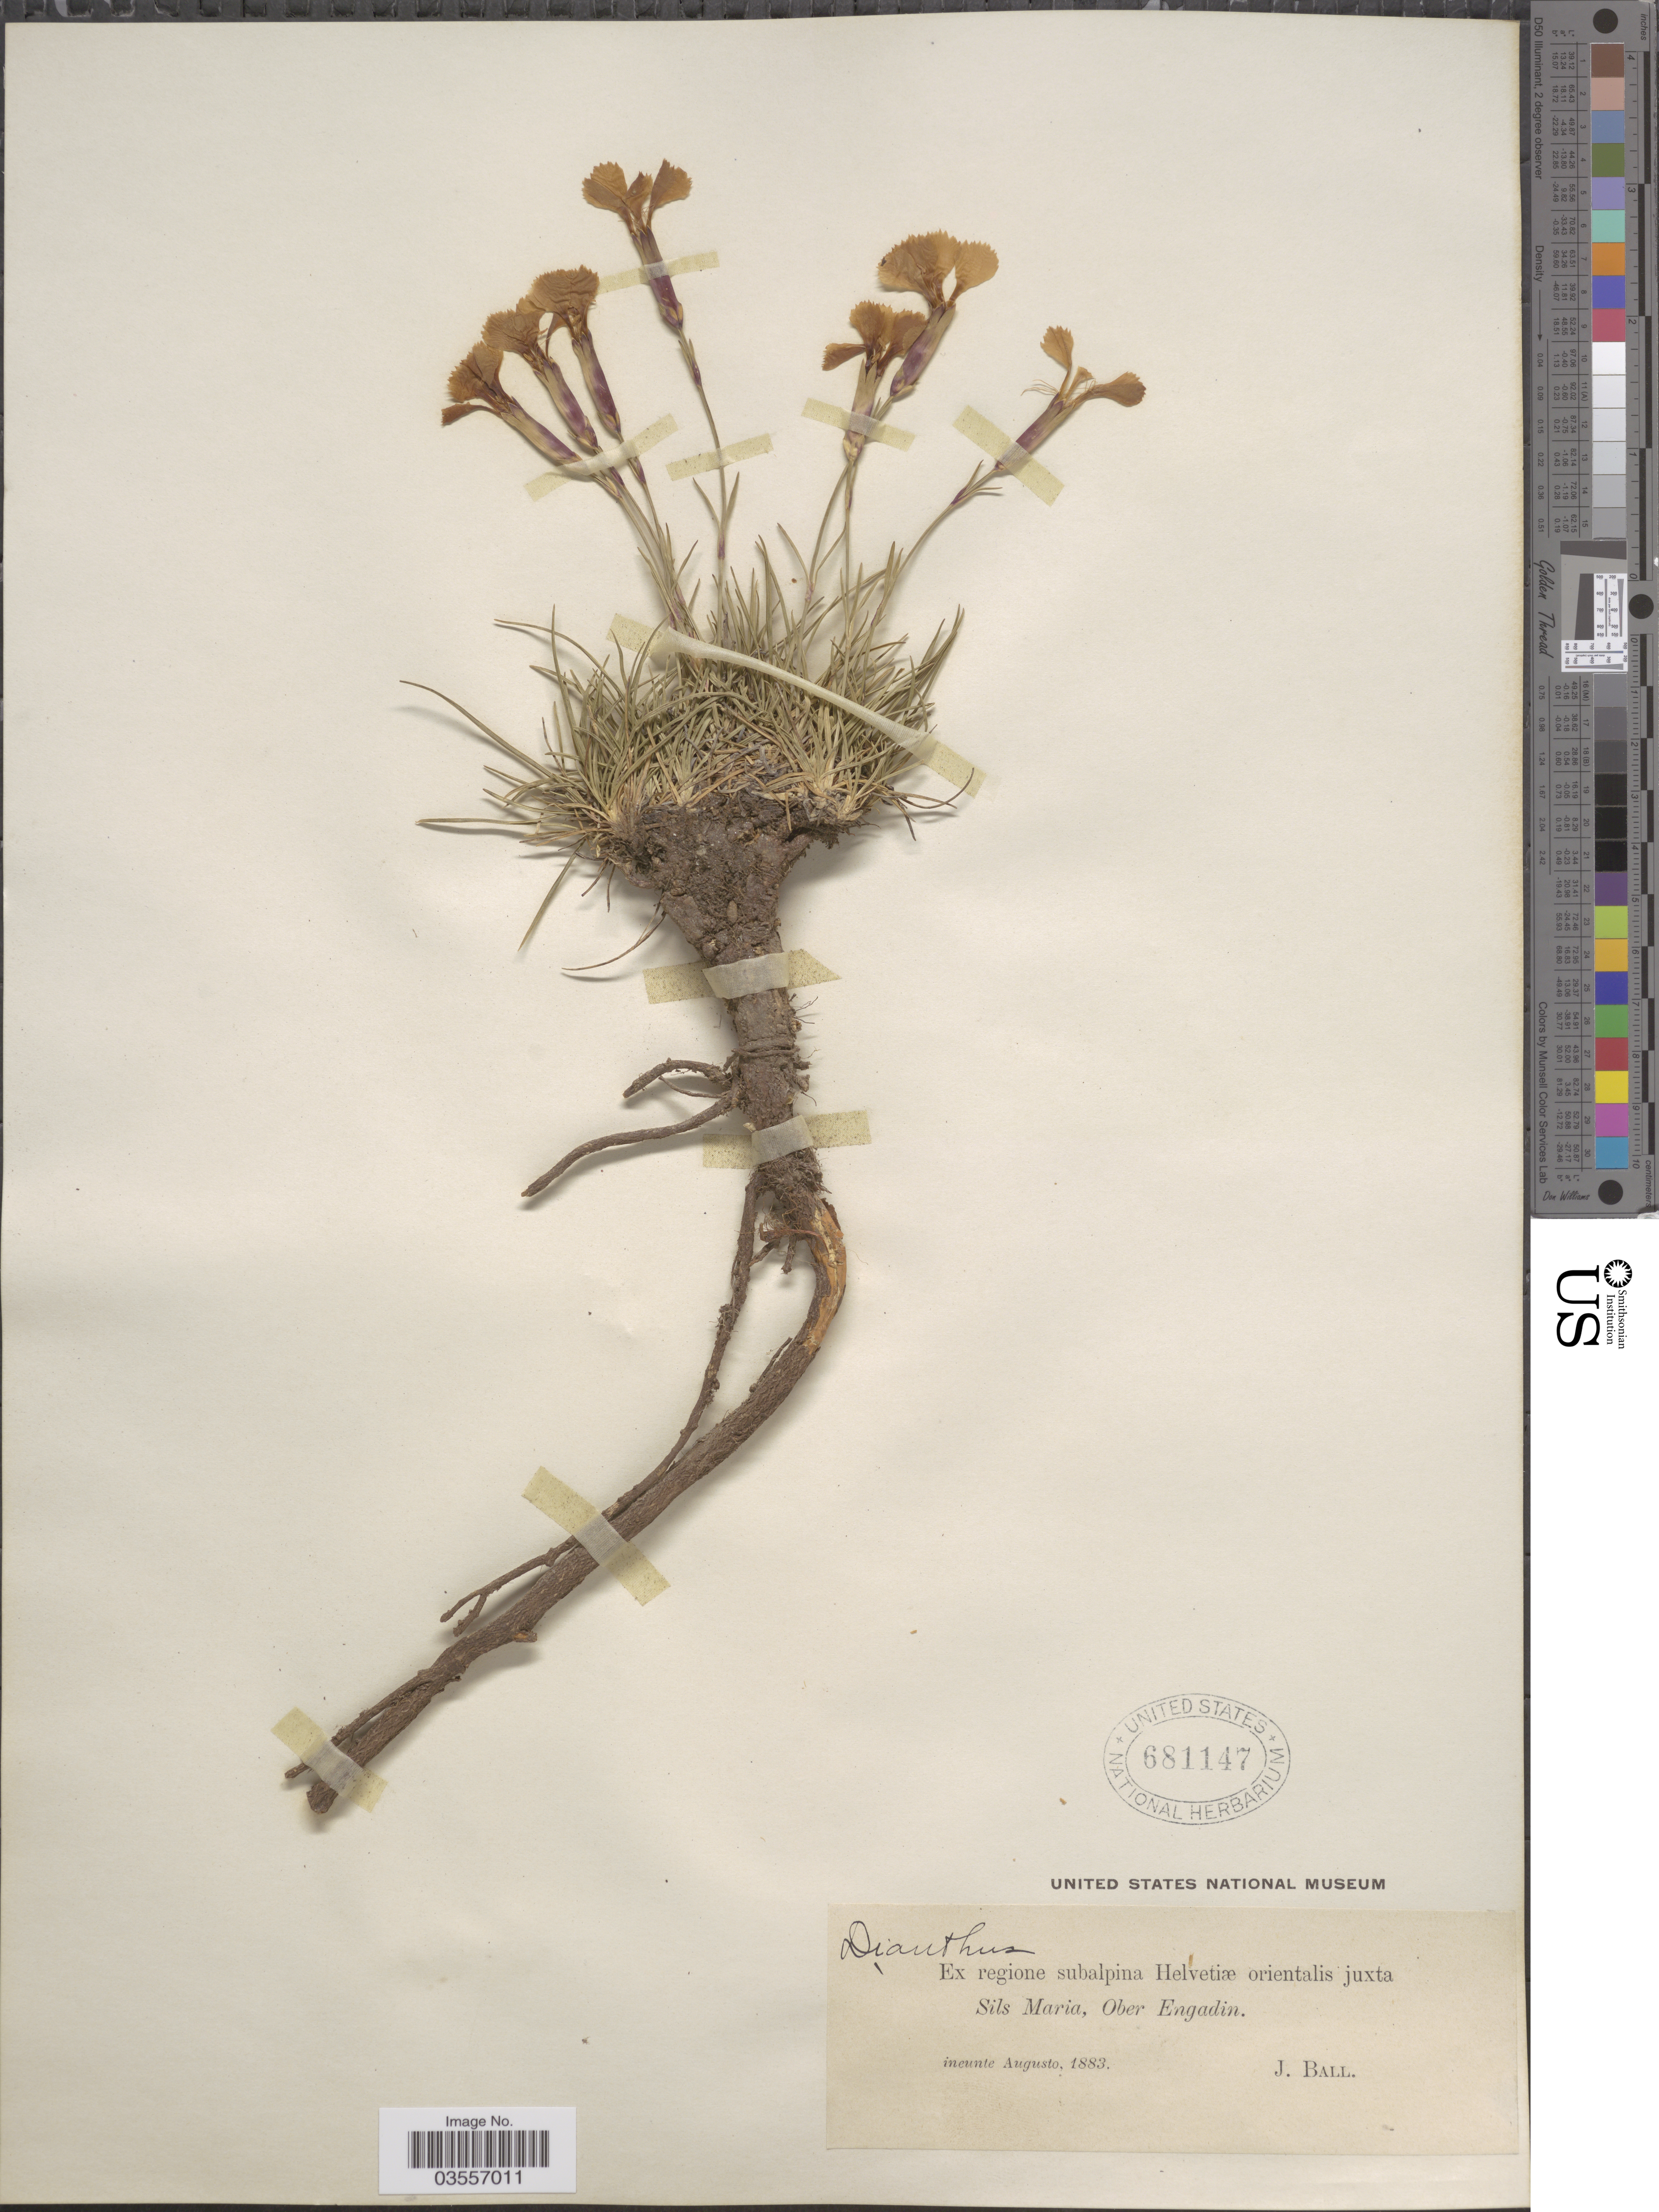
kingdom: Plantae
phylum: Tracheophyta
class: Magnoliopsida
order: Caryophyllales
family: Caryophyllaceae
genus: Dianthus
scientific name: Dianthus sp.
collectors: J. Ball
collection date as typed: ineunte Augusto, 1883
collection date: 1883-08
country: Switzerland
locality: Ex regione subalpina Helvetiæ orientalis juxta Sils Maria, Ober Engadin.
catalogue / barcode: US 681147